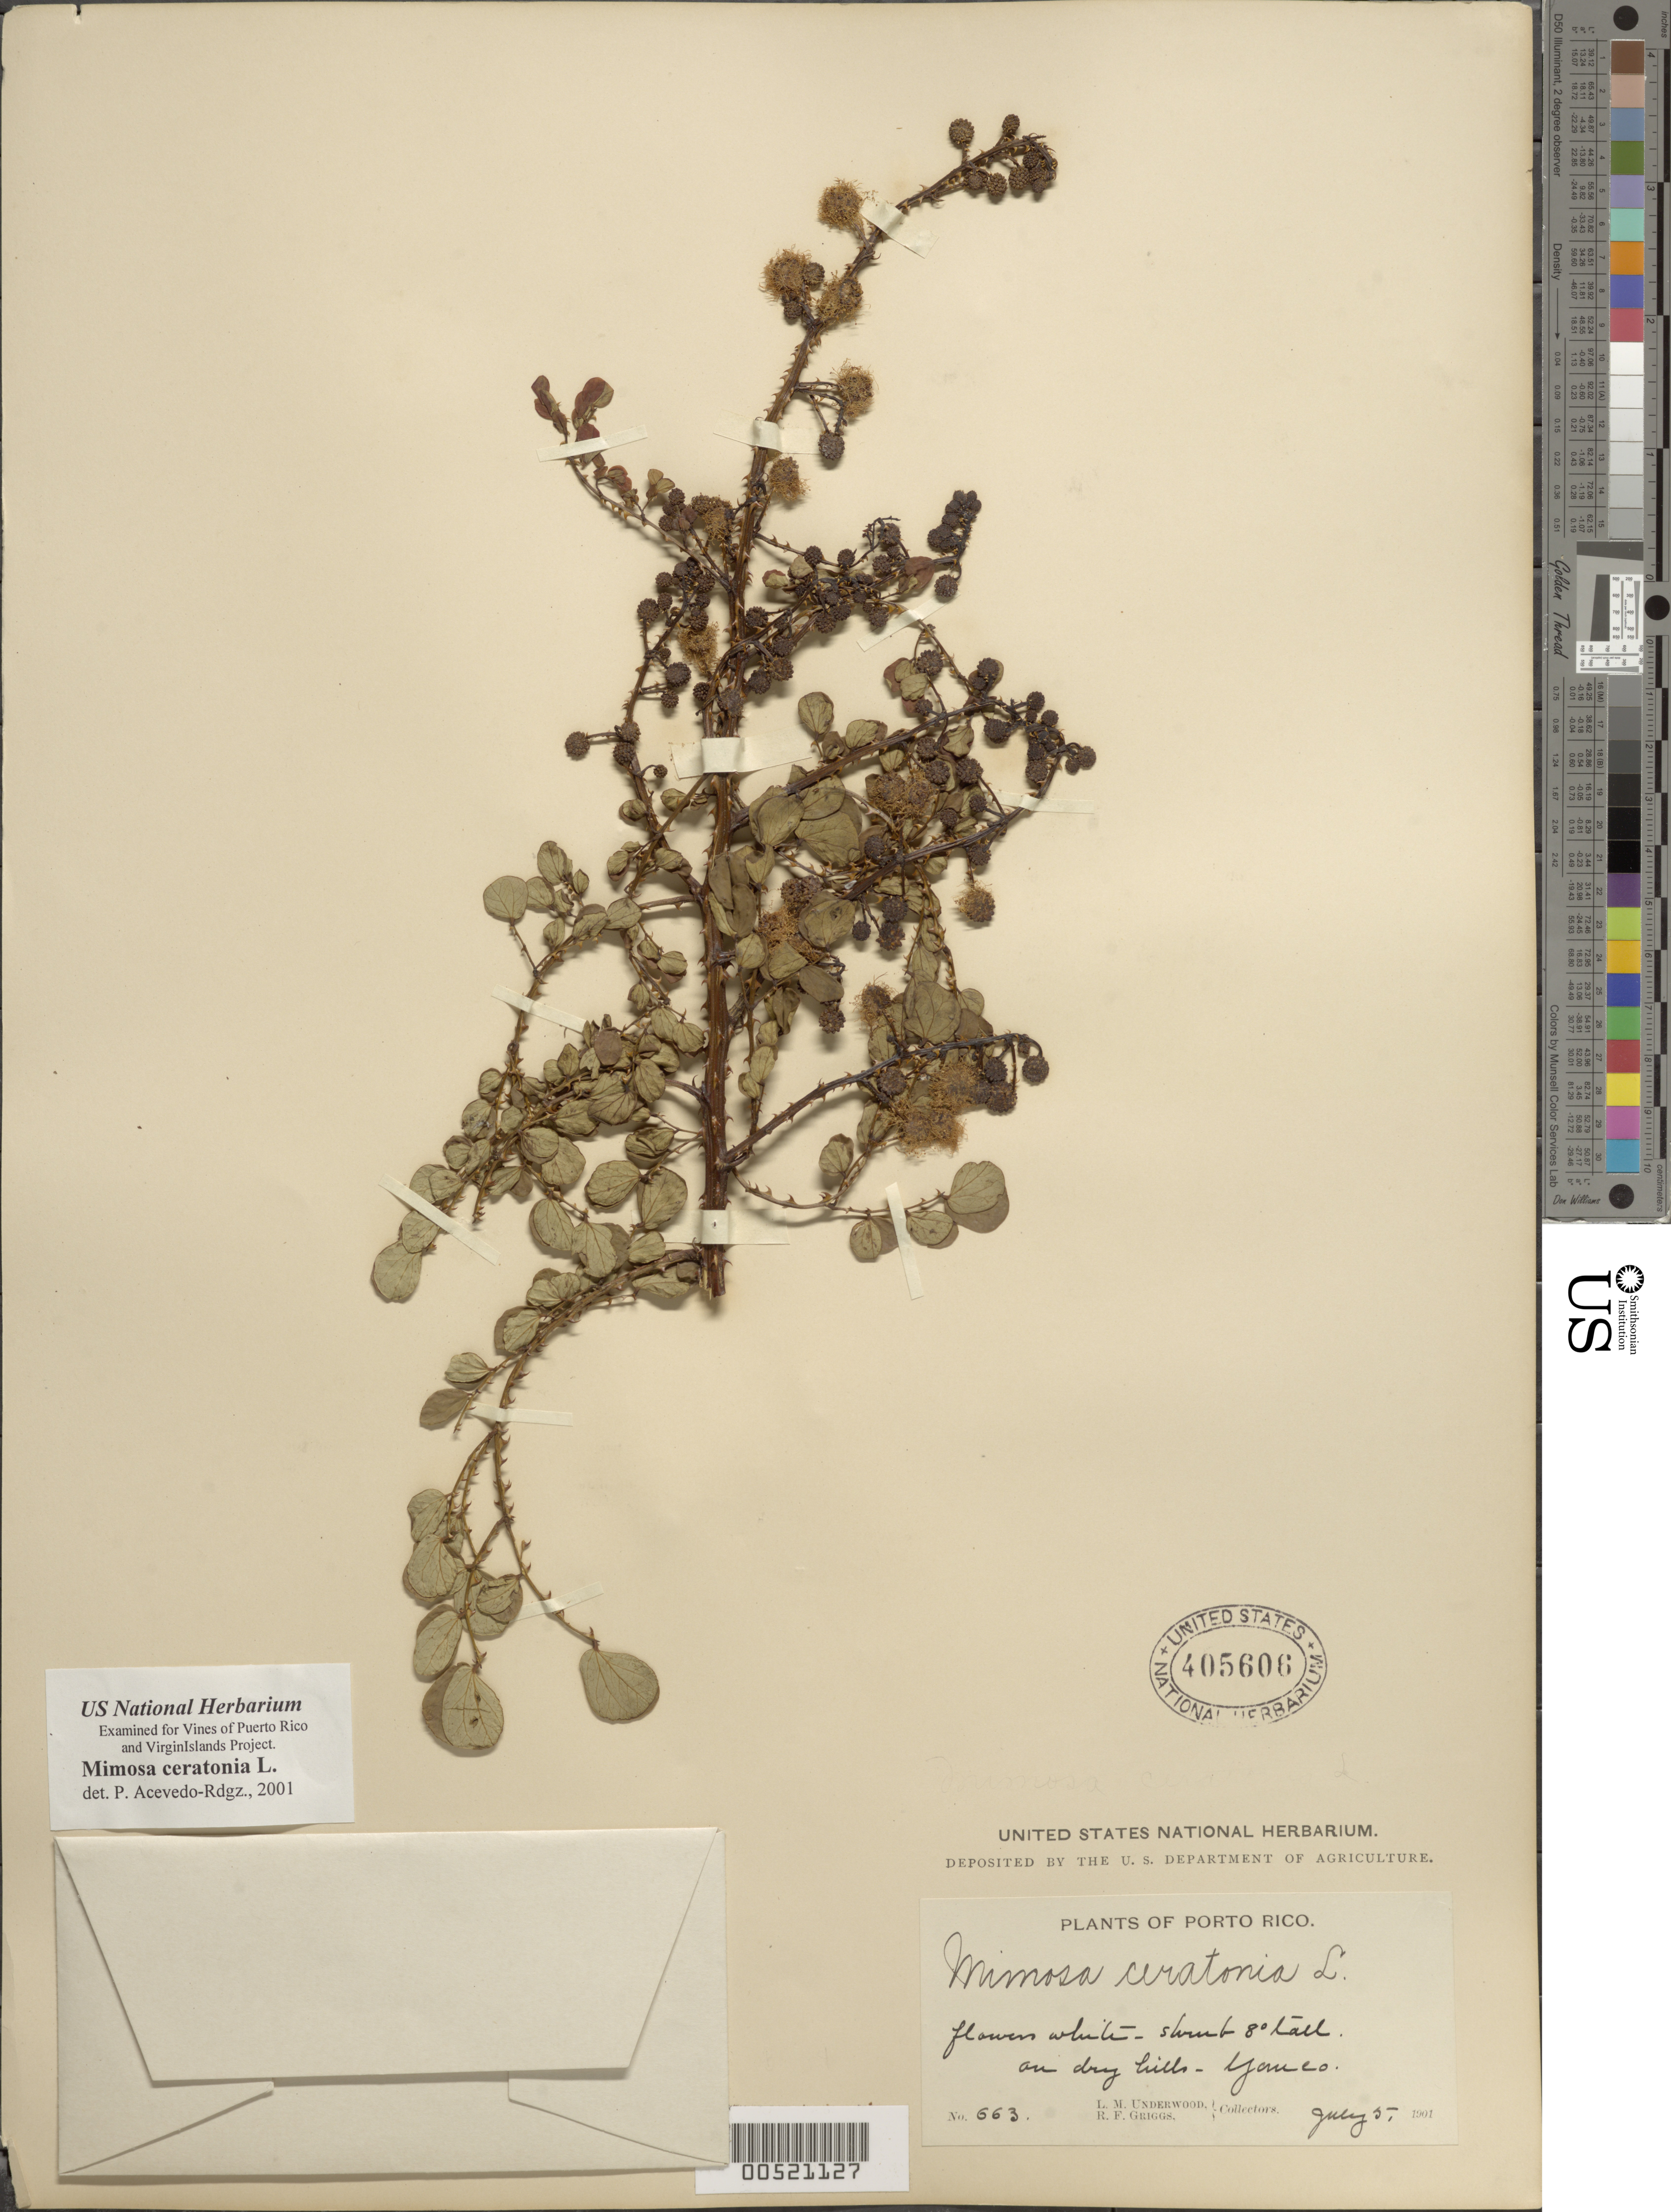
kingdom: Plantae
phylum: Tracheophyta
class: Magnoliopsida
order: Fabales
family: Fabaceae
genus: Mimosa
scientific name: Mimosa ceratonia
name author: L.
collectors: L. M. Underwood & R. F. Griggs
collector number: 663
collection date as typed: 05 Jul 1901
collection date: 1901-07-05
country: Puerto Rico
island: Greater Antilles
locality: Yauco. On dry hills.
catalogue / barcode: US 405606